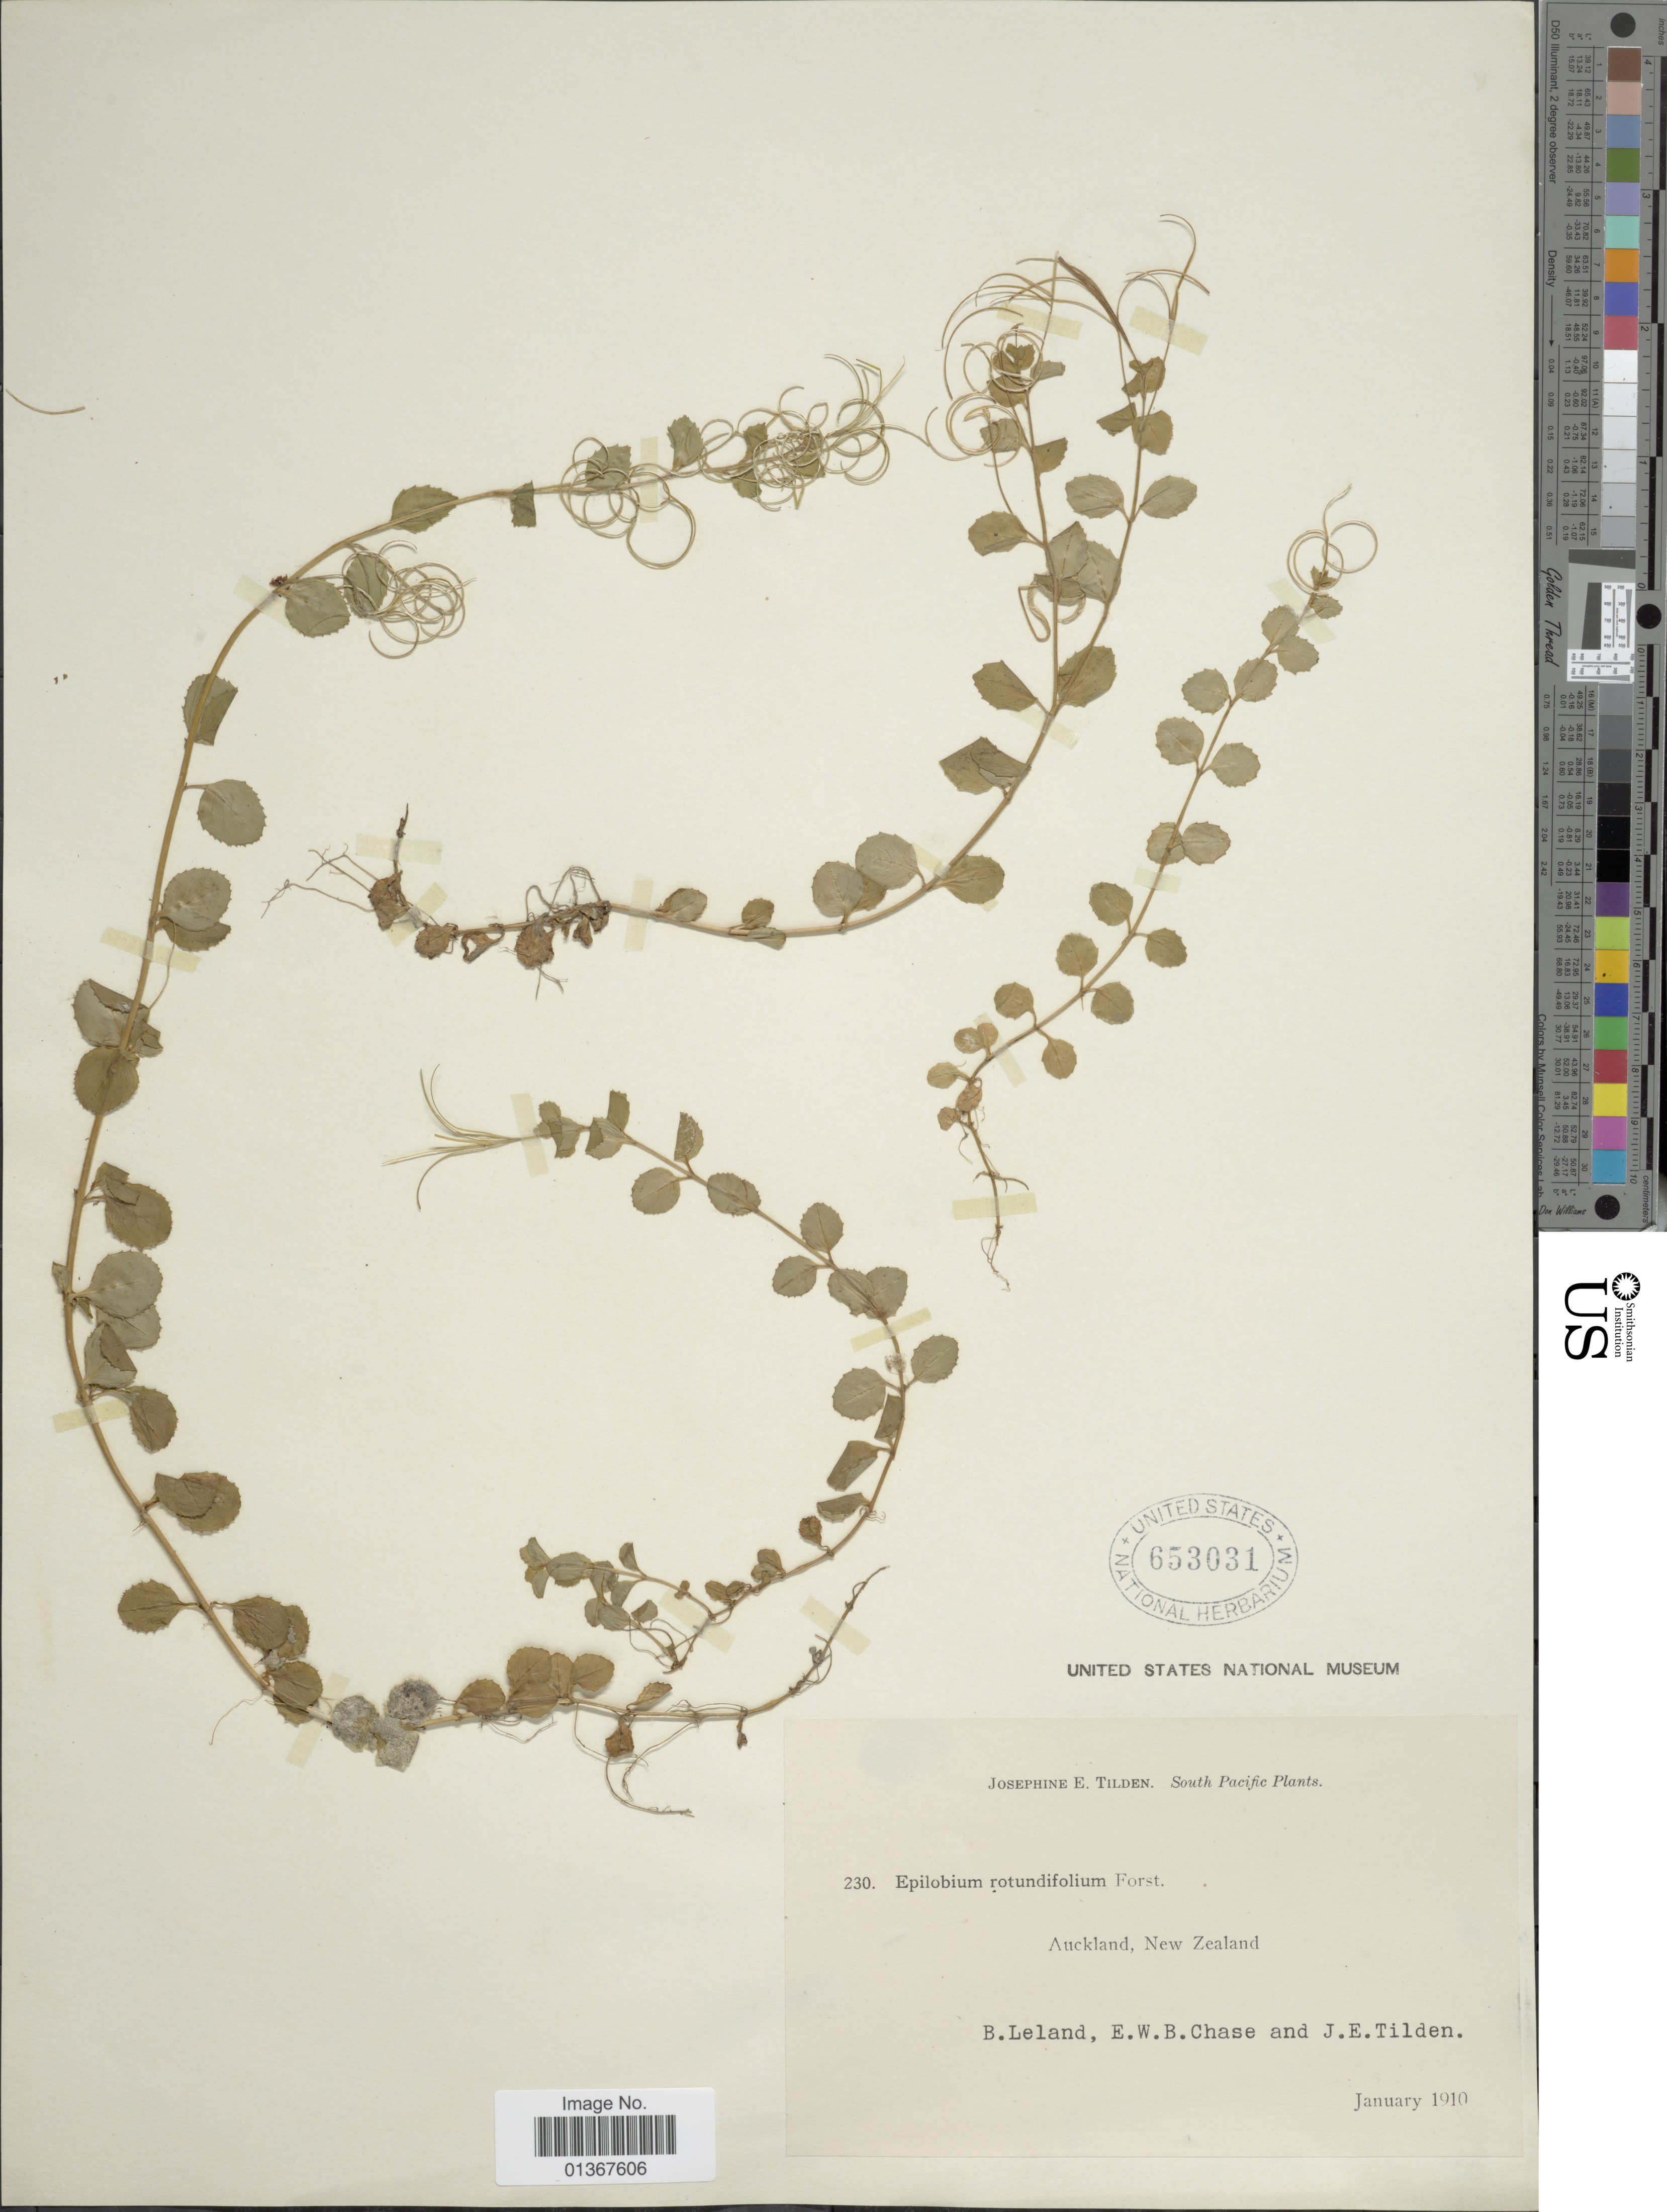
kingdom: Plantae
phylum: Tracheophyta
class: Magnoliopsida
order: Myrtales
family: Onagraceae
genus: Epilobium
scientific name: Epilobium rotundifolium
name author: G. Forst.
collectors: B. Leland, E. W. Chase & J. E. Tilden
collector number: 230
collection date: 1910-01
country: New Zealand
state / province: Auckland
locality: South Pacific Plants.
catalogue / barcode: US 653031